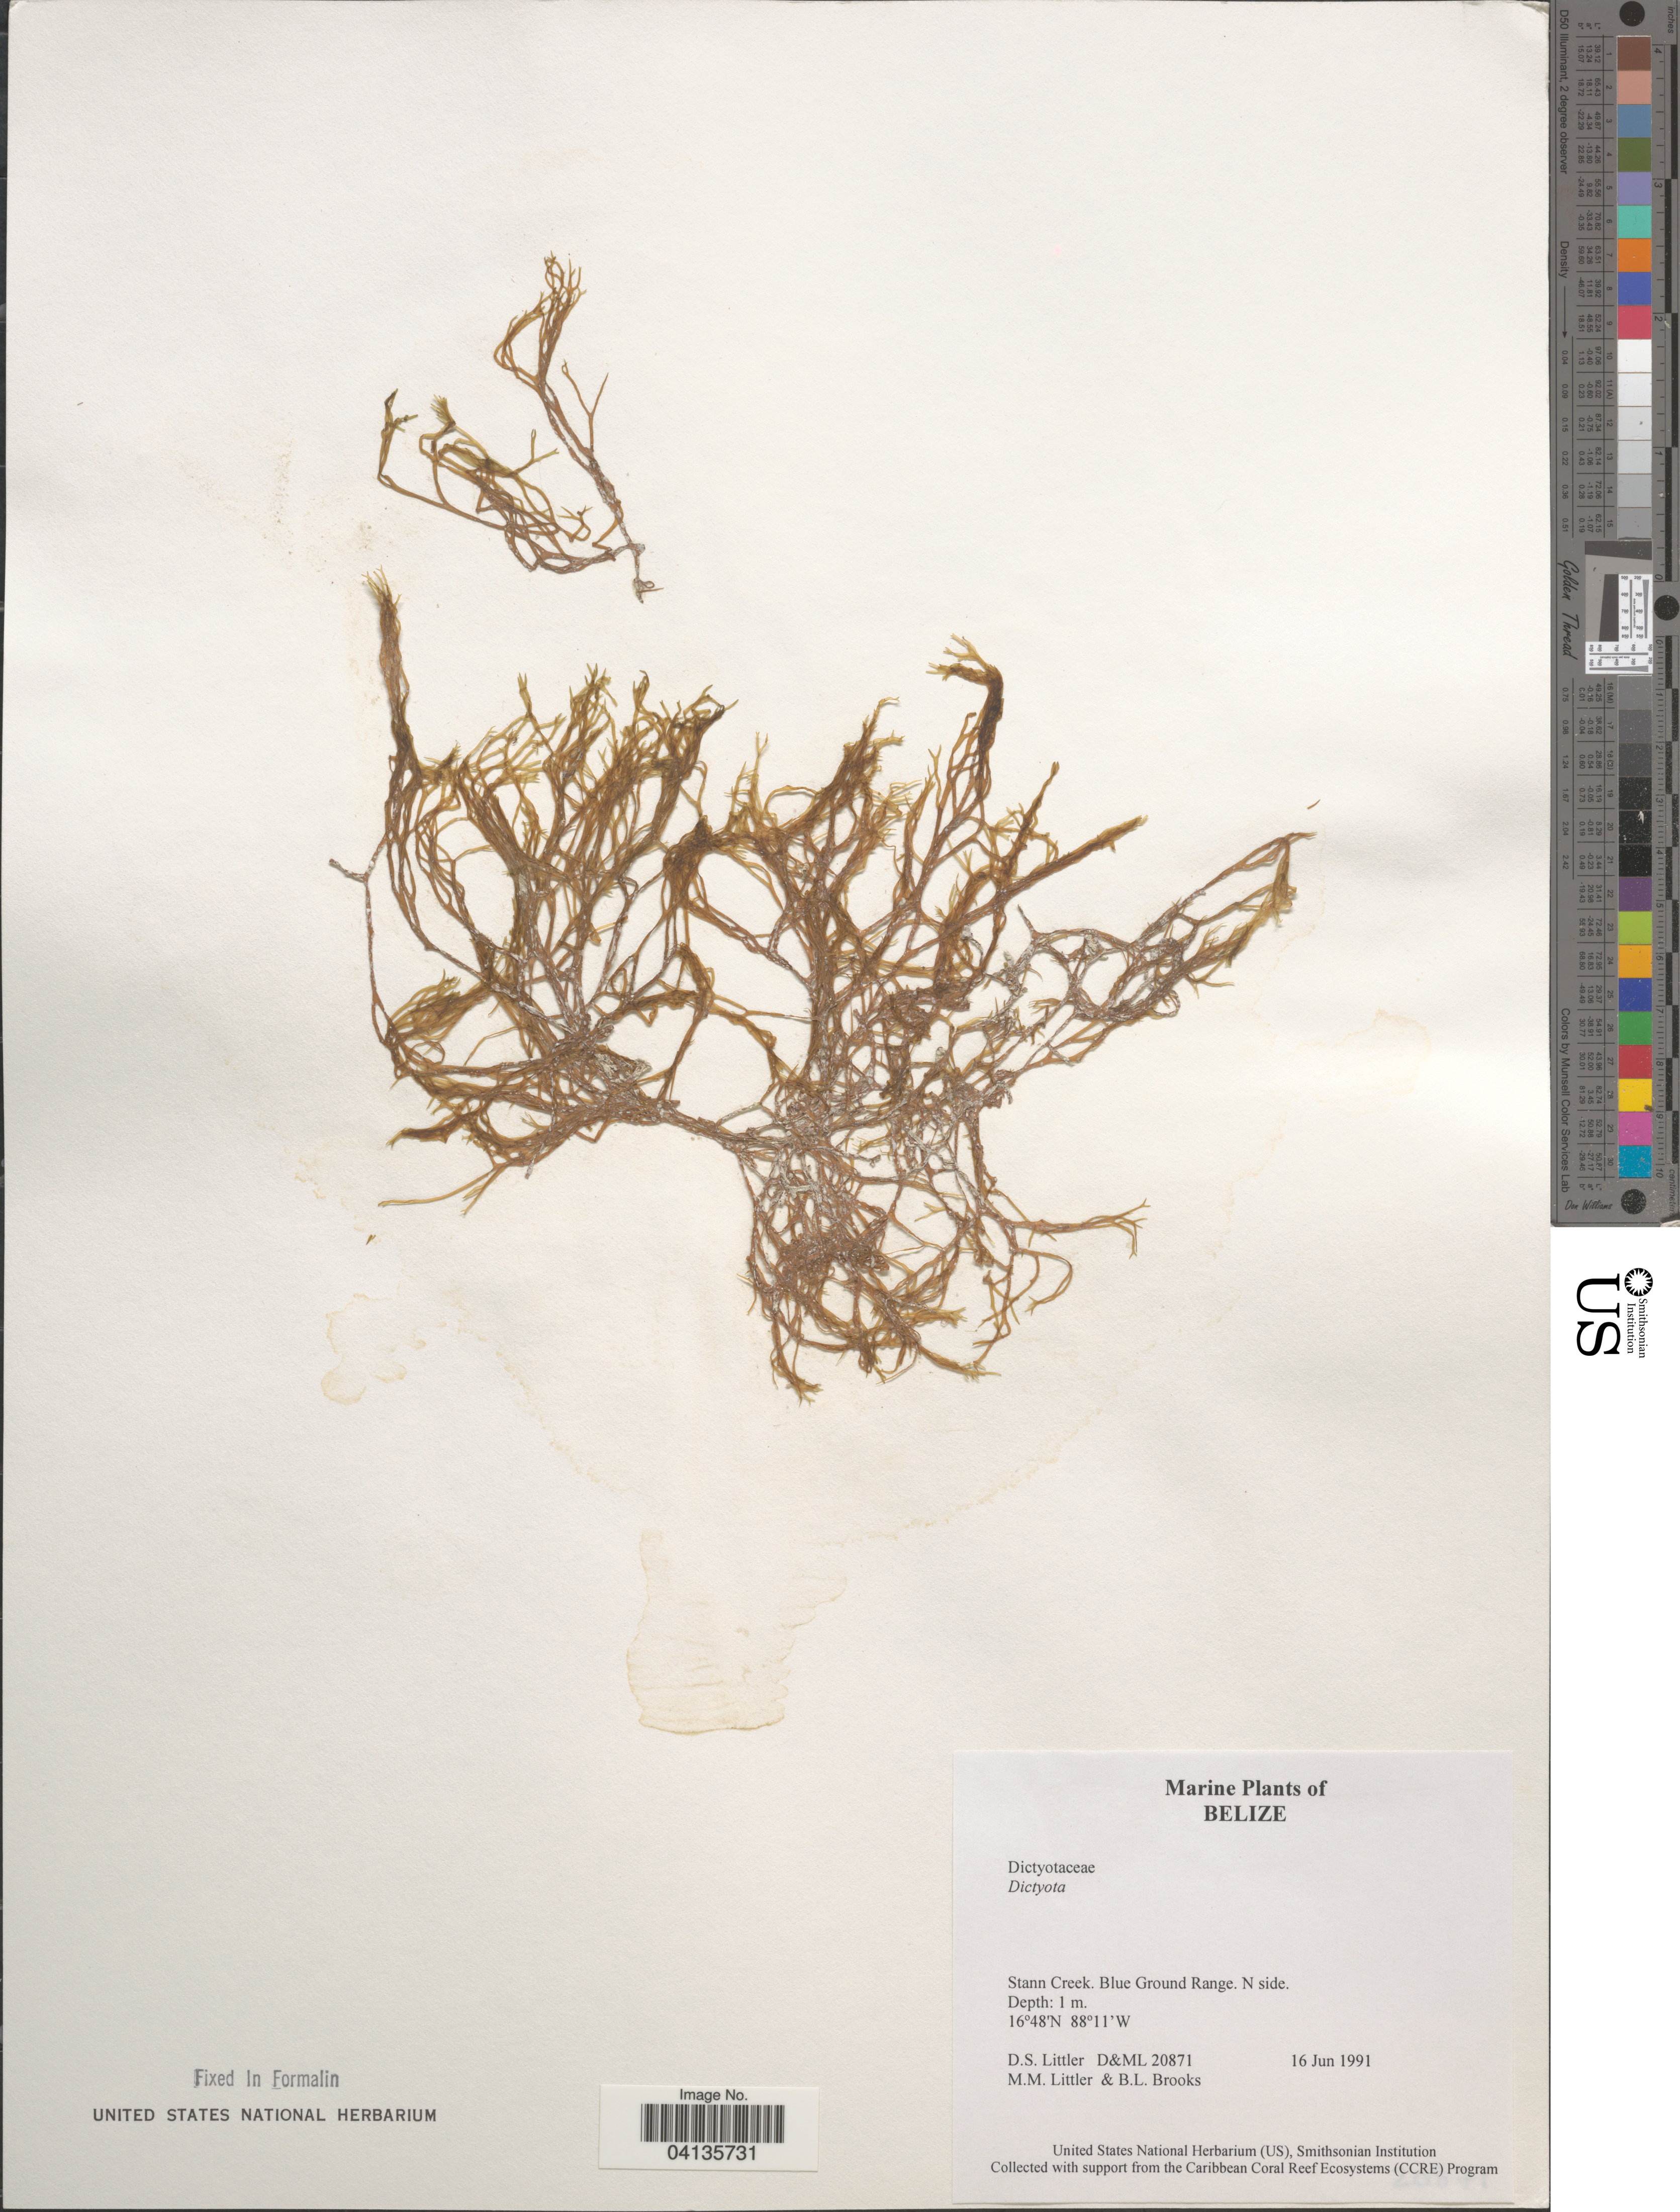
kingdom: Chromista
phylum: Ochrophyta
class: Phaeophyceae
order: Dictyotales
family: Dictyotaceae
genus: Dictyota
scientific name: Dictyota sp.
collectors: D. S. Littler & B. Brooks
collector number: D&ML20871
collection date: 1991-06-16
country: Belize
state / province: Stann Creek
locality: Blue Ground Range. N side.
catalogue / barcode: US 238551